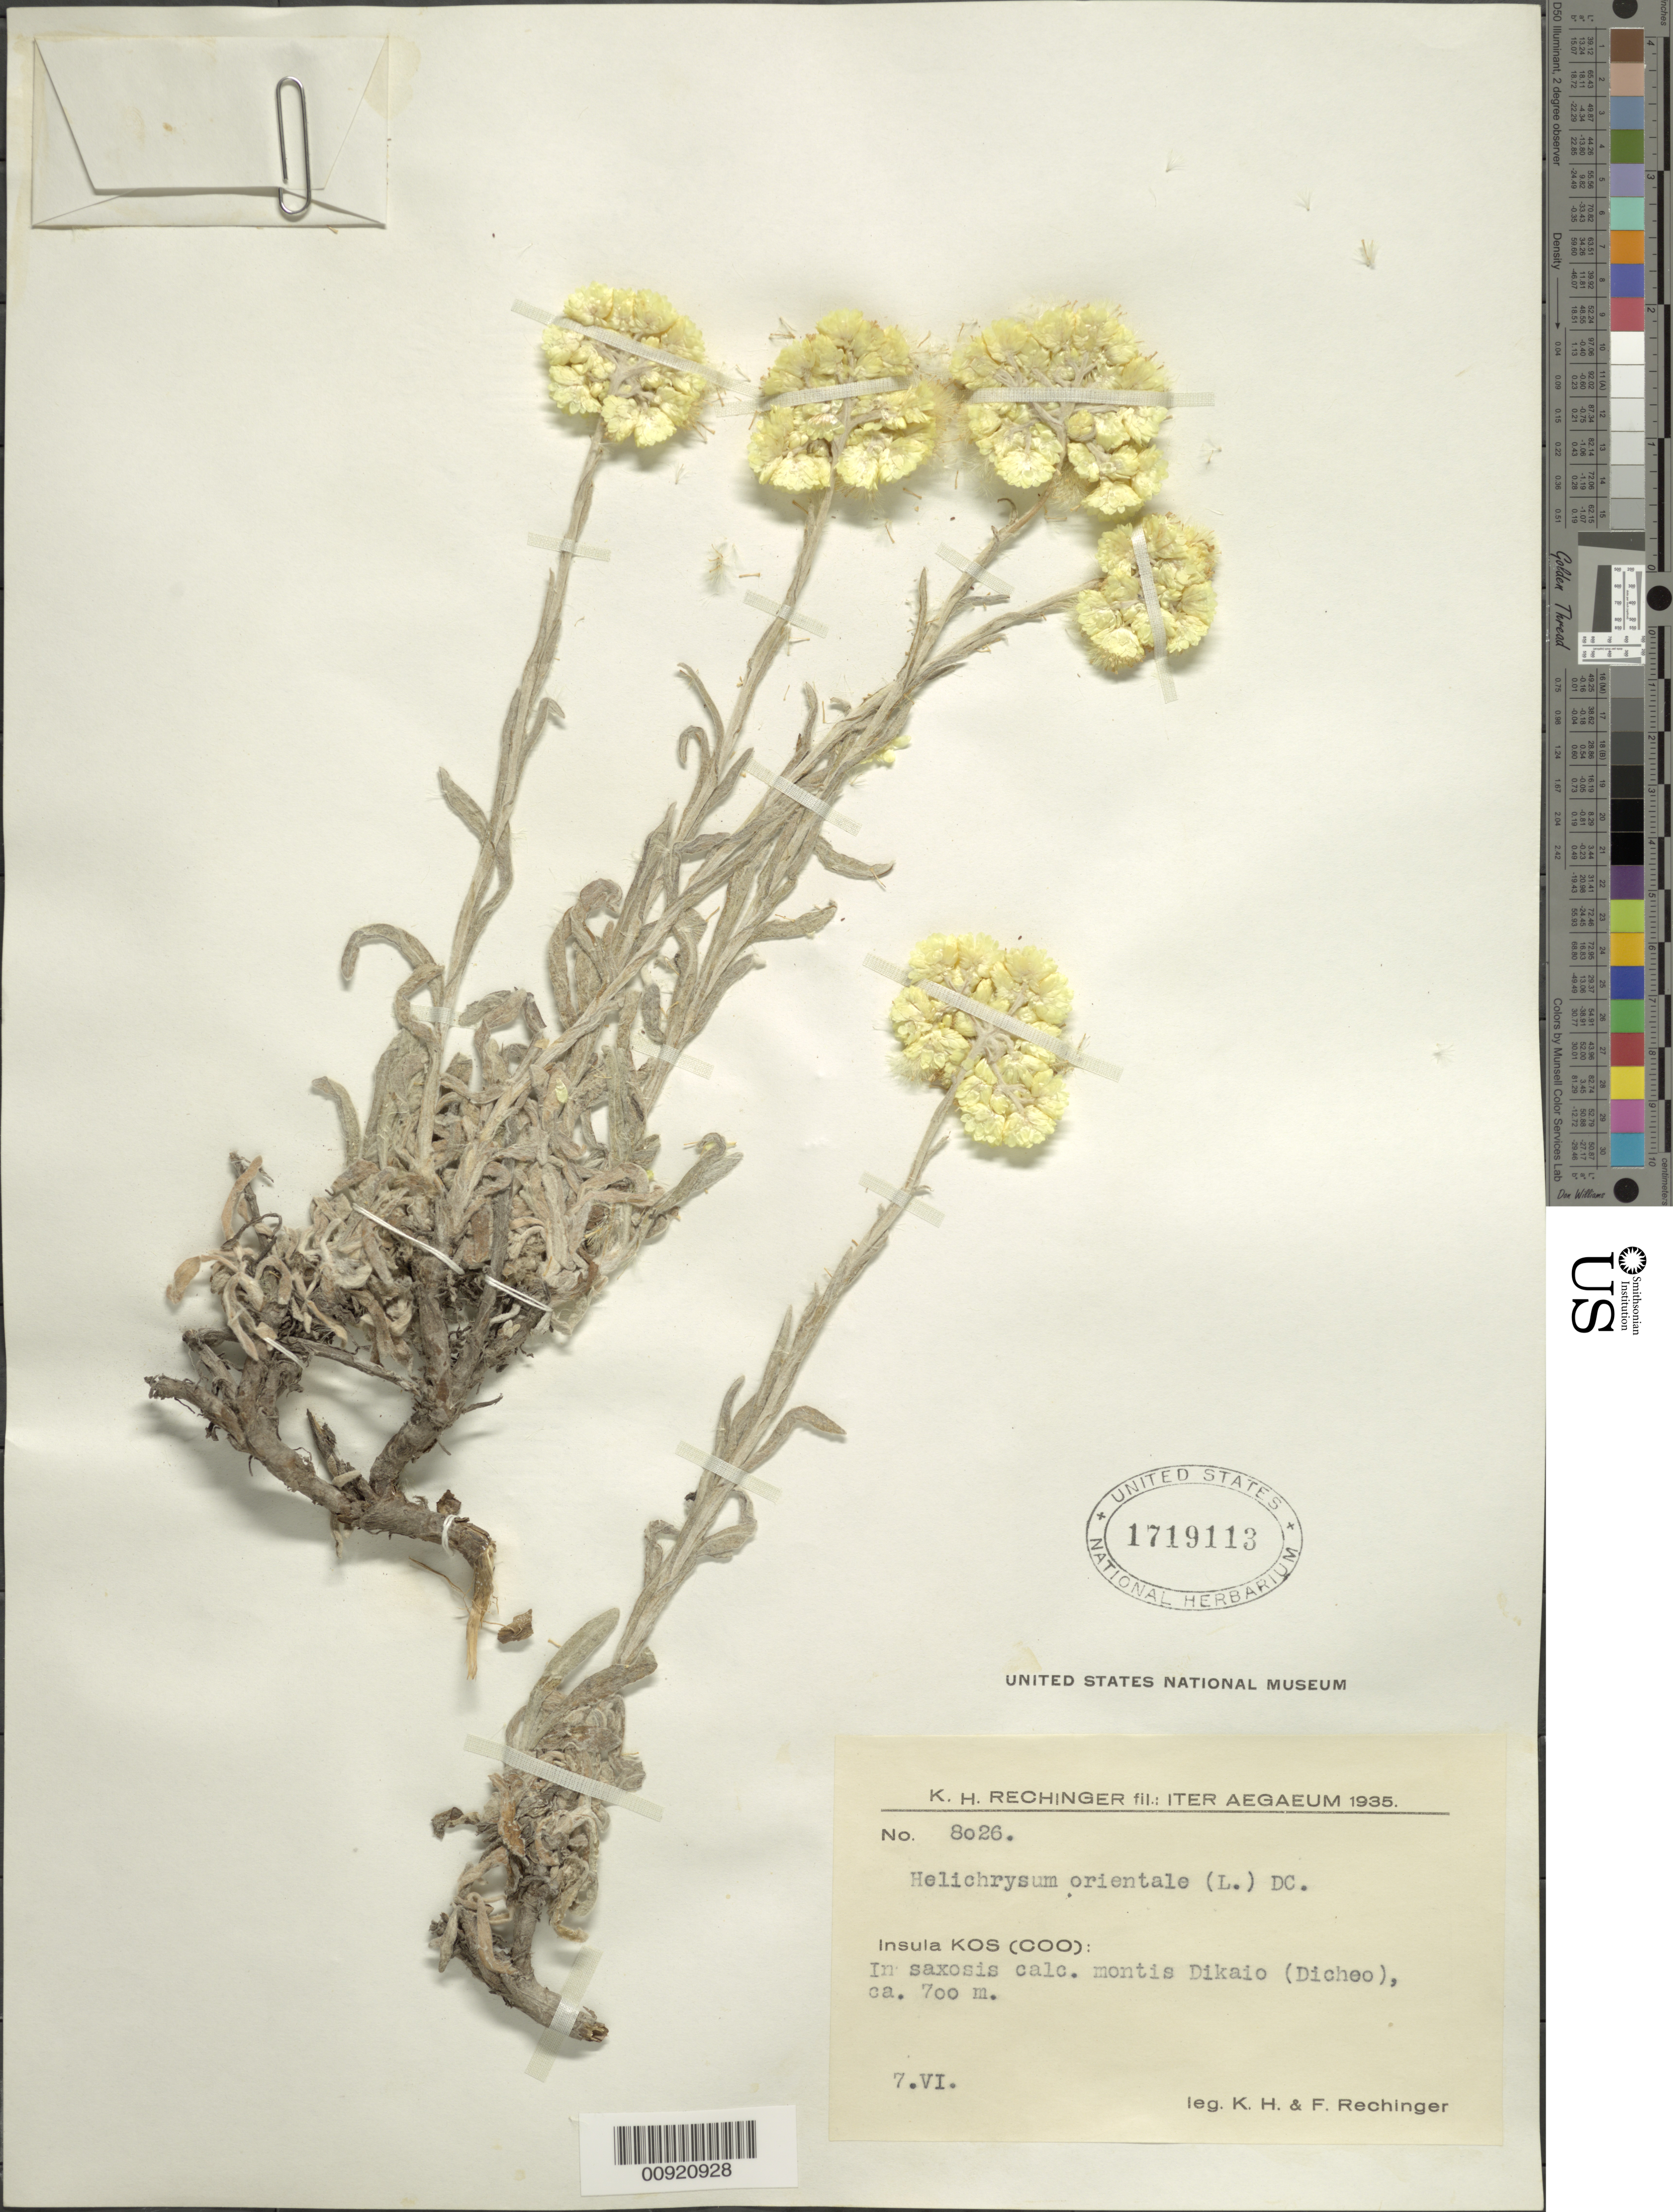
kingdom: Plantae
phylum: Tracheophyta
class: Magnoliopsida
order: Asterales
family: Asteraceae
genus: Helichrysum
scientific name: Helichrysum orientale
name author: Gaertn.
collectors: K. H. Rechinger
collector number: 8026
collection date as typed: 07 Jun 1935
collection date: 1935-06-07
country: Greece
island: Kos I.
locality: Insula Kos (Coo). In saxosis calc. montis Dikaio (Dicheo)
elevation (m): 700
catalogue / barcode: US 1719113